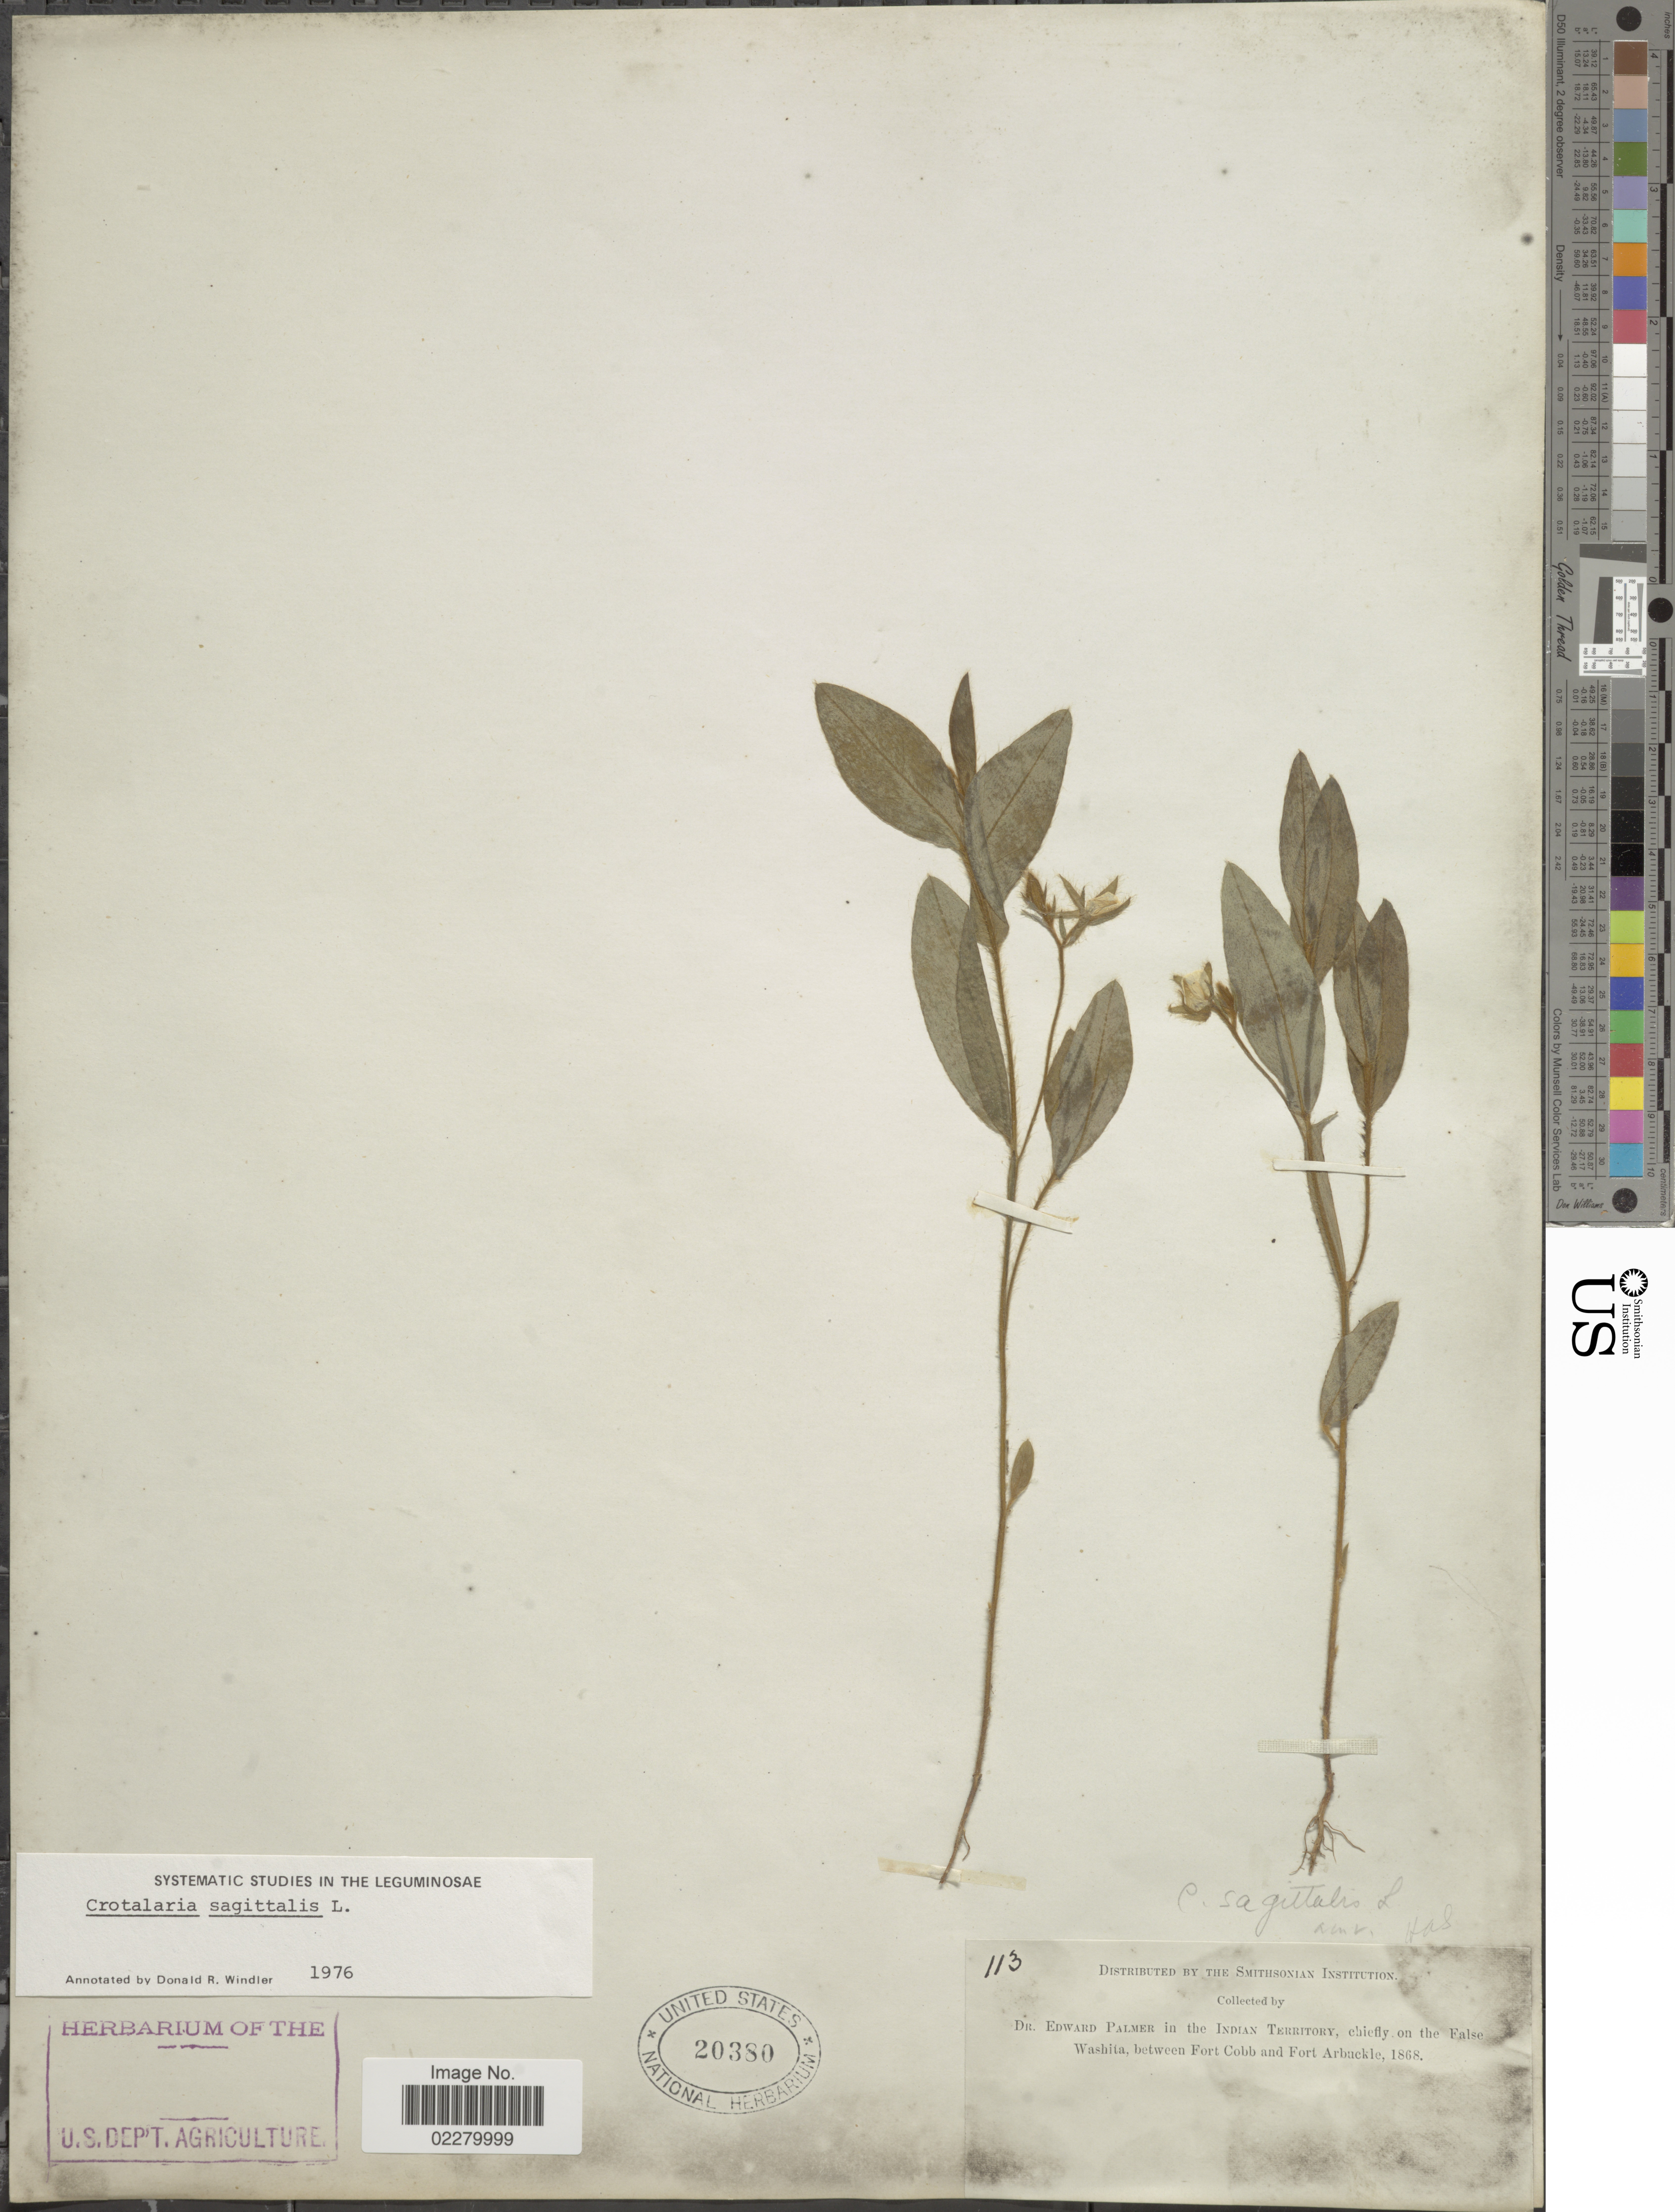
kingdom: Plantae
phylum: Tracheophyta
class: Magnoliopsida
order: Fabales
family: Fabaceae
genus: Crotalaria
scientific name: Crotalaria sagittalis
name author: L.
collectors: E. Palmer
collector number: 113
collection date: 1868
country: United States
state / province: Oklahoma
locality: In the Indian Territory, chiefly on the False Washita, between Fort Cobb and Fort Arbuckle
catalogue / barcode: US 20380